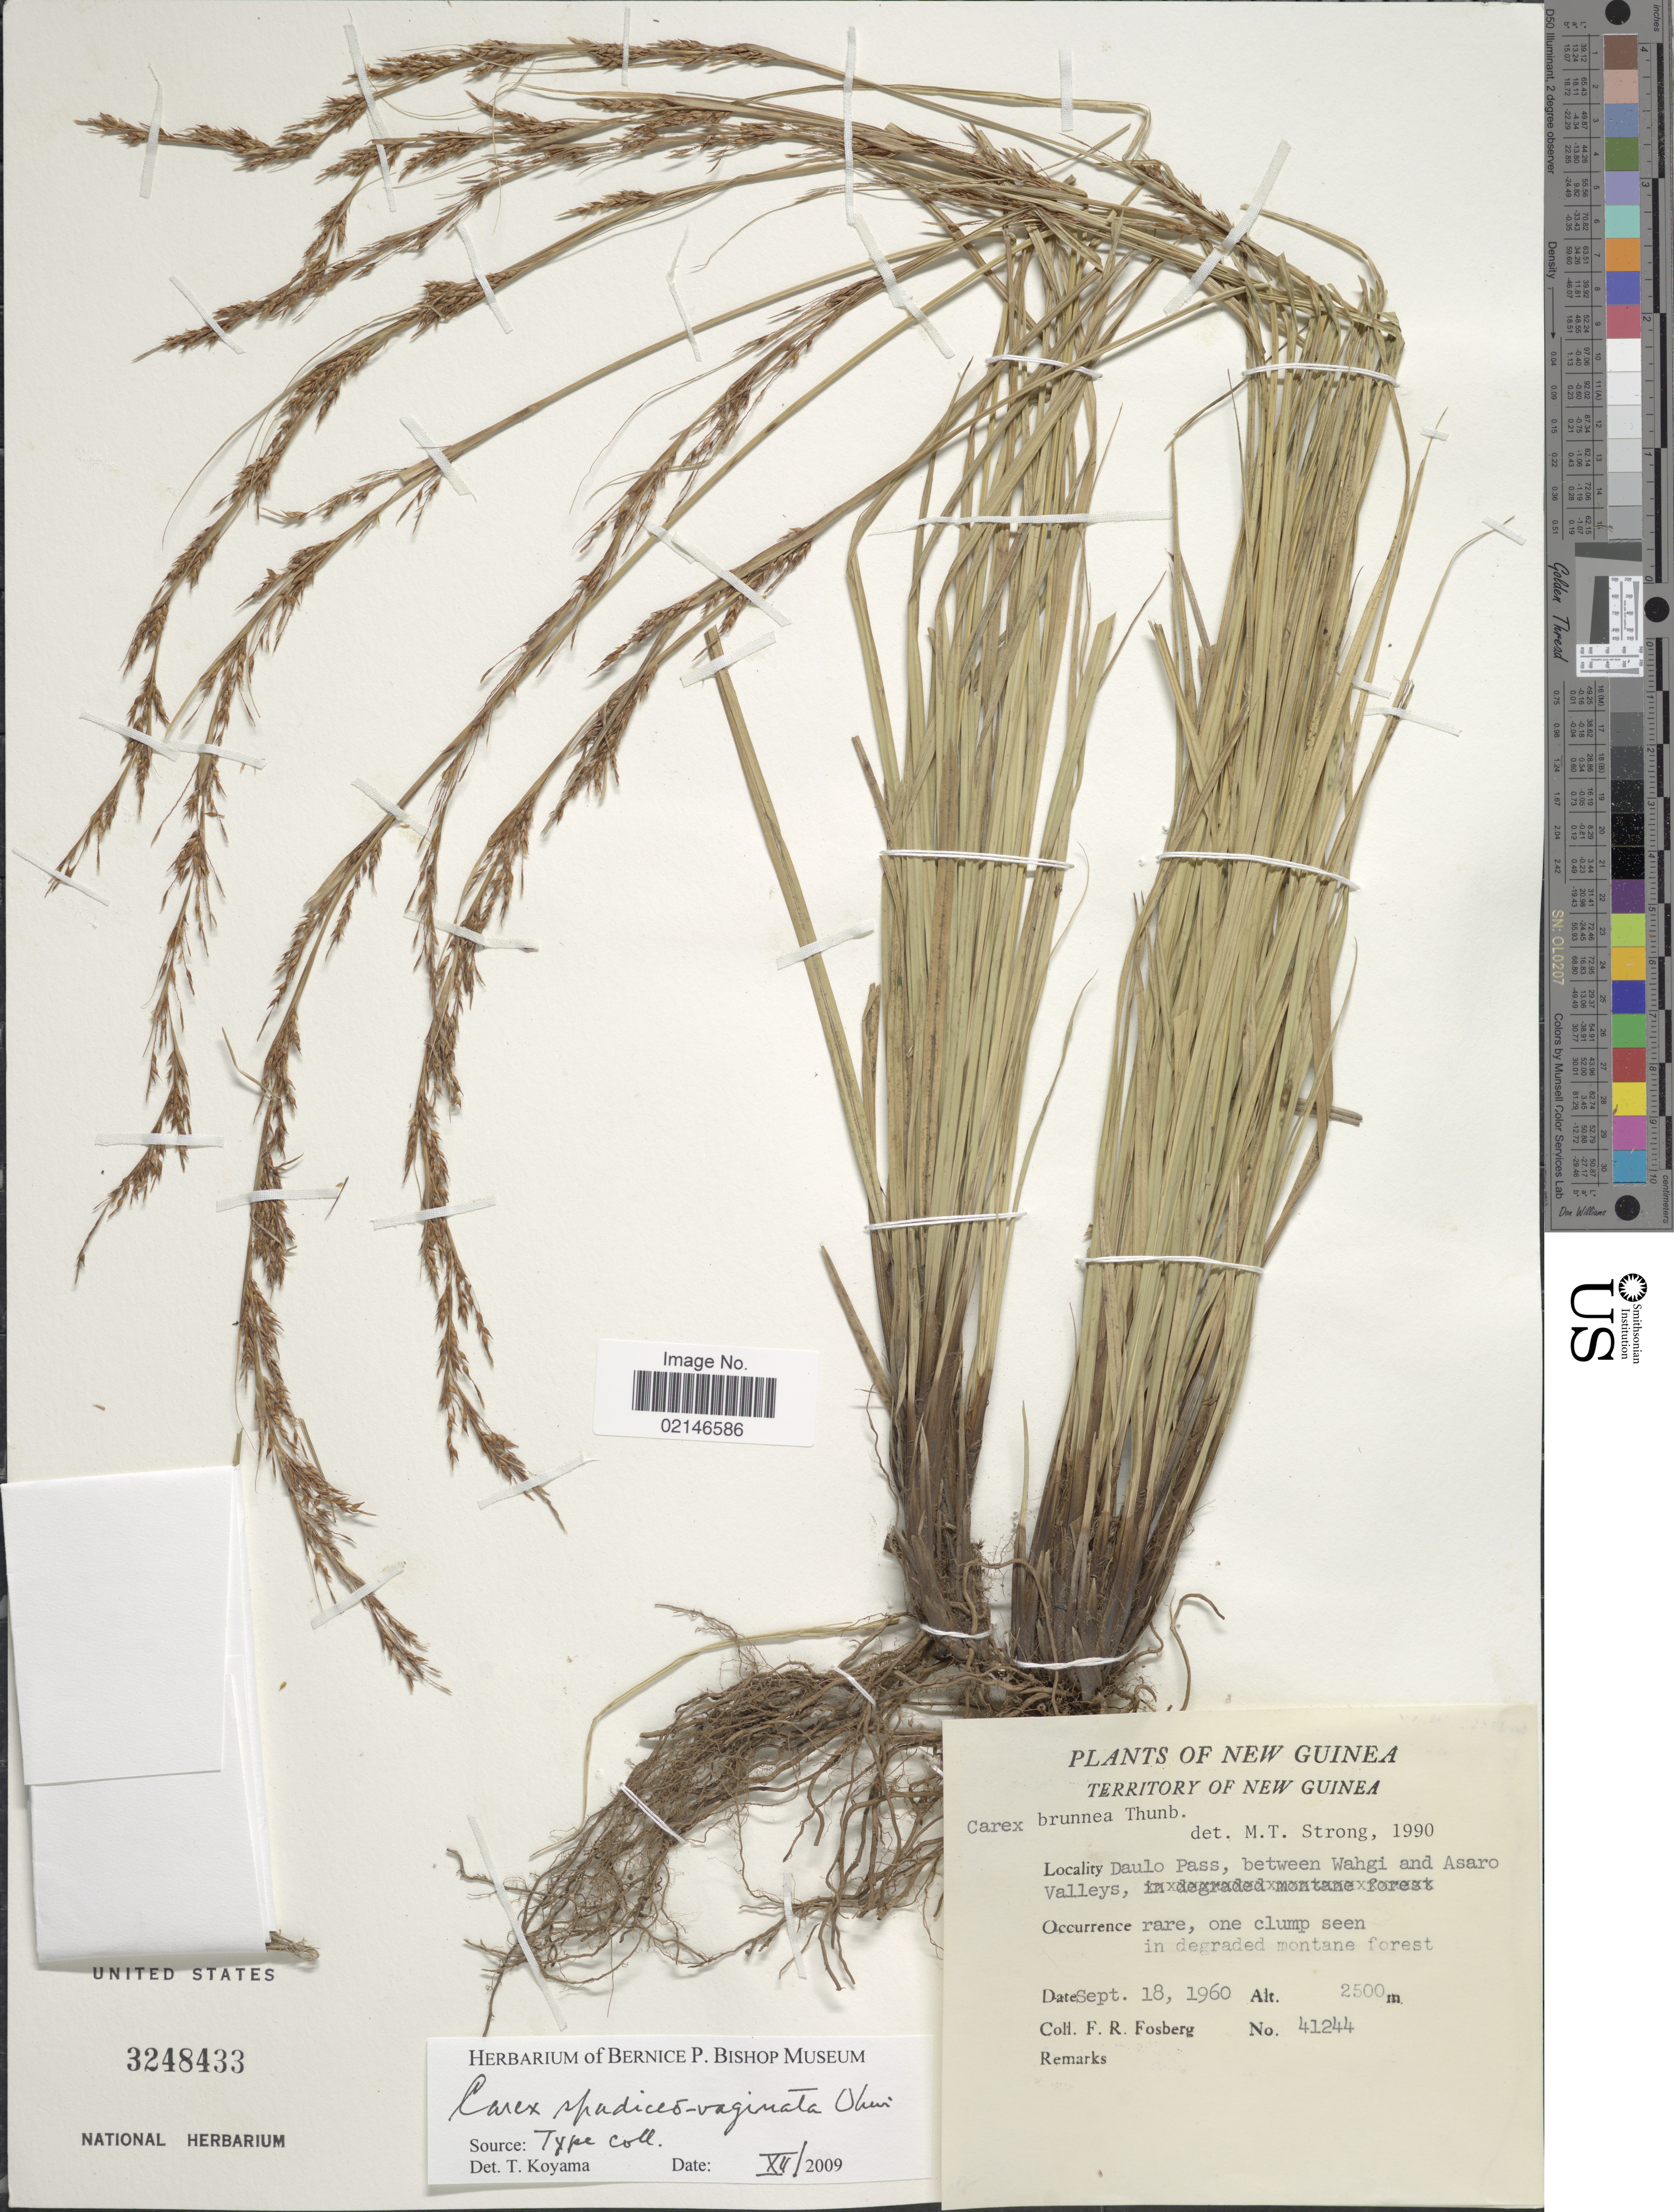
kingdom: Plantae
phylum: Tracheophyta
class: Liliopsida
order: Poales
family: Cyperaceae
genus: Carex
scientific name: Carex brunnea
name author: Thunb.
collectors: F. R. Fosberg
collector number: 41244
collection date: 1960-09-18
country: Papua New Guinea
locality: New Guinea, Territory of New Guinea, Daulo Pass, between Wahgi and Asaro Valleys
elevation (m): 2500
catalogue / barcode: US 3248433